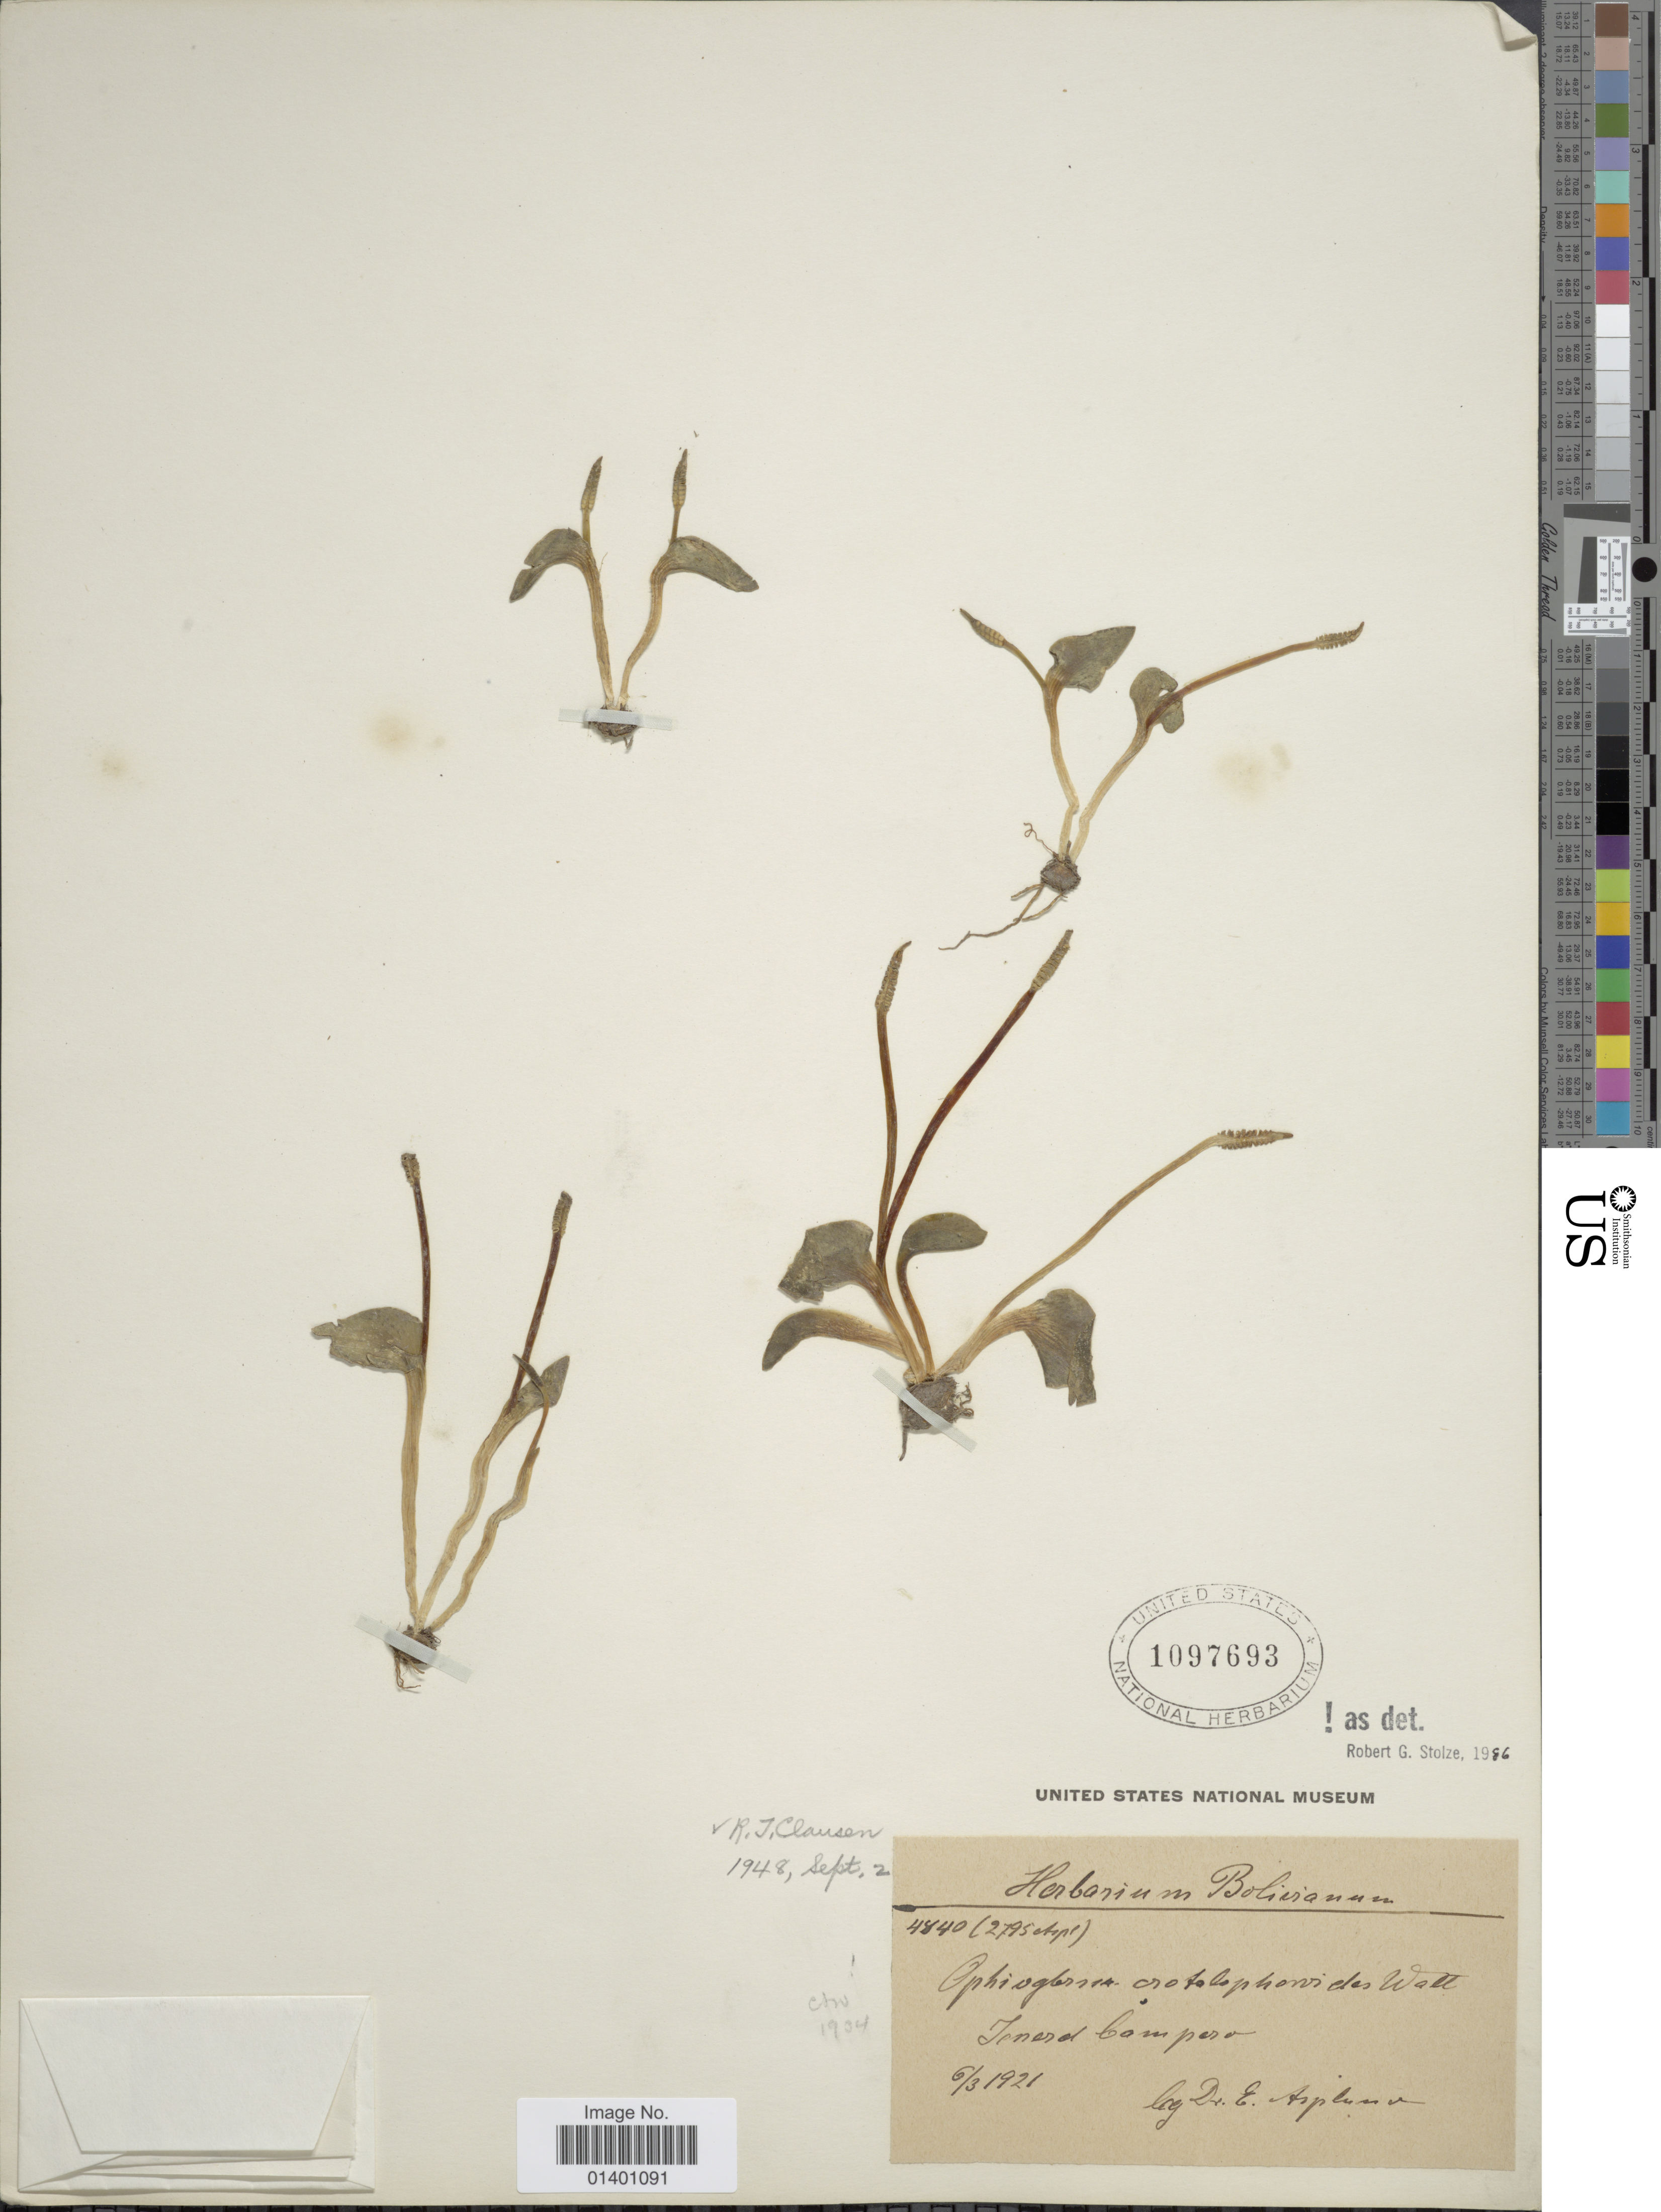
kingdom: Plantae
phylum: Tracheophyta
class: Polypodiopsida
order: Ophioglossales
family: Ophioglossaceae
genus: Ophioglossum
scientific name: Ophioglossum crotalophoroides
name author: Walter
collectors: E. Asplund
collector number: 4840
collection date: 1921-03-06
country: Bolivia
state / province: La Paz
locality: General Campero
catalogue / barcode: US 1097693